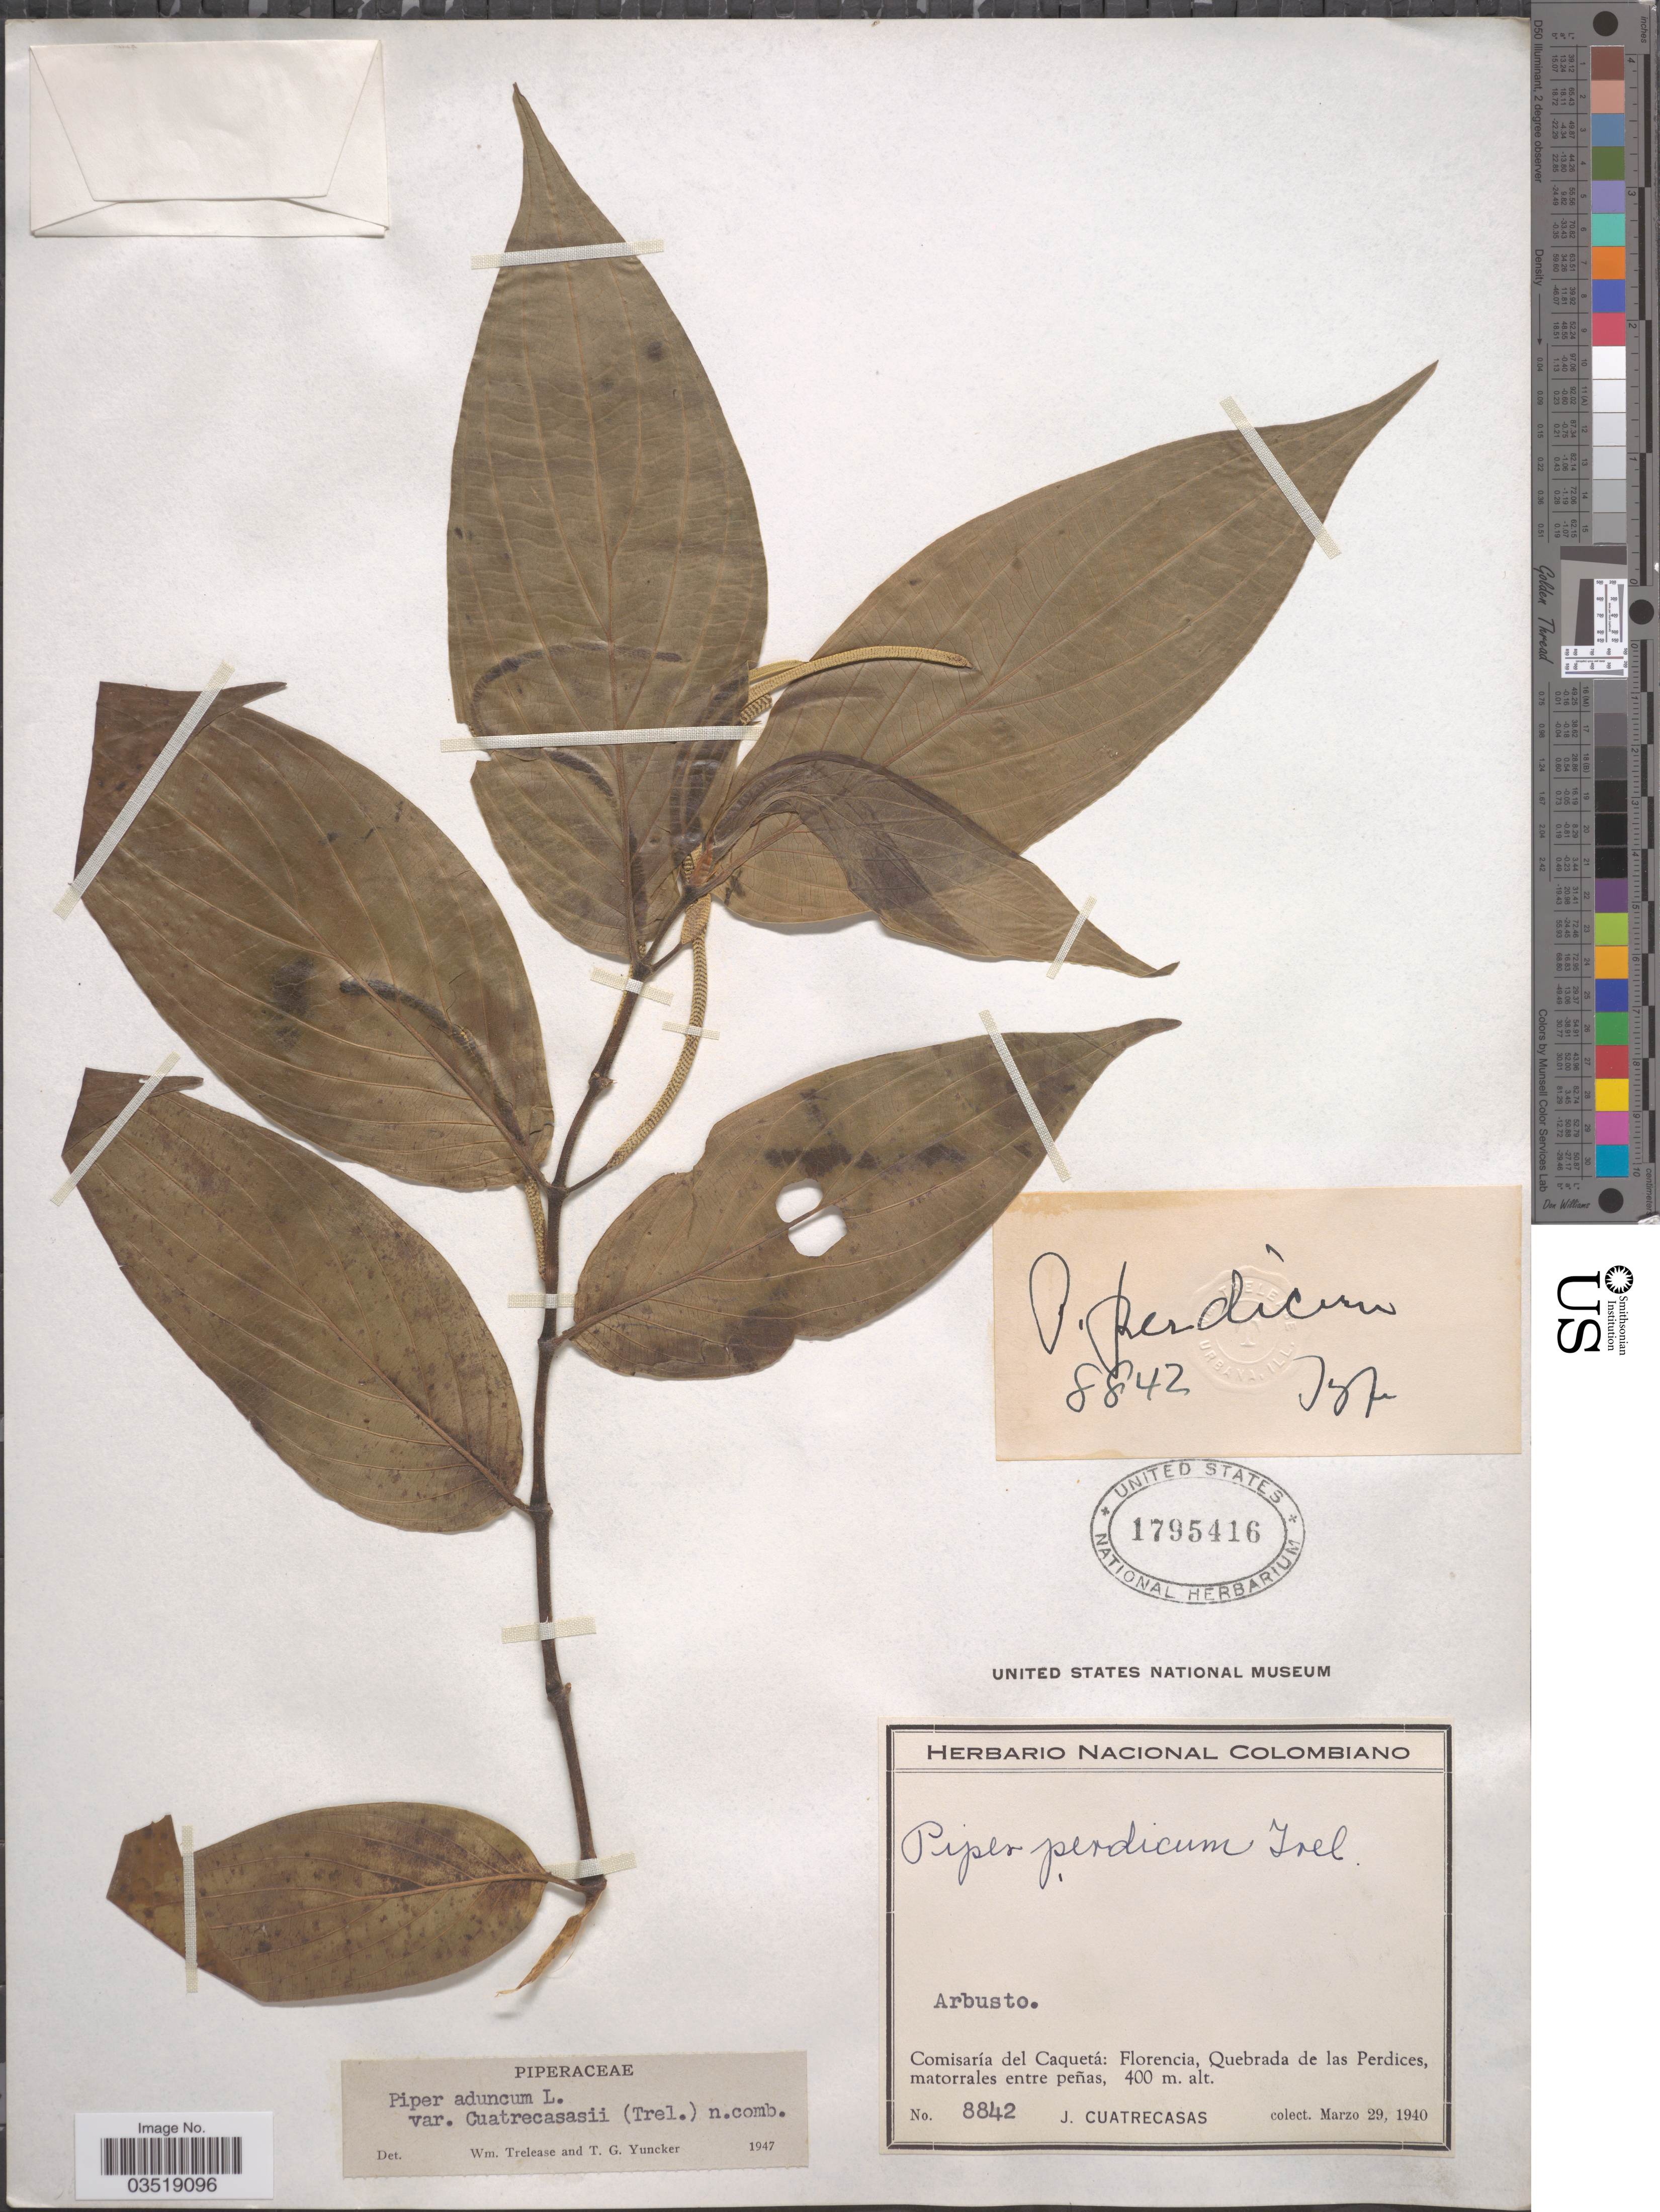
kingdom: Plantae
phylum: Tracheophyta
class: Magnoliopsida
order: Piperales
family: Piperaceae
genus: Piper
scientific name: Piper aduncum var. cordulatum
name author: L.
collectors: J. Cuatrecasas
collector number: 8842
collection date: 1940-03-29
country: Colombia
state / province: Caquetá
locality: Comisaría del Caquetá: Florencia, Quebrada de las Perdices, matorrales entre peñas.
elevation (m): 400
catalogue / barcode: US 1795416